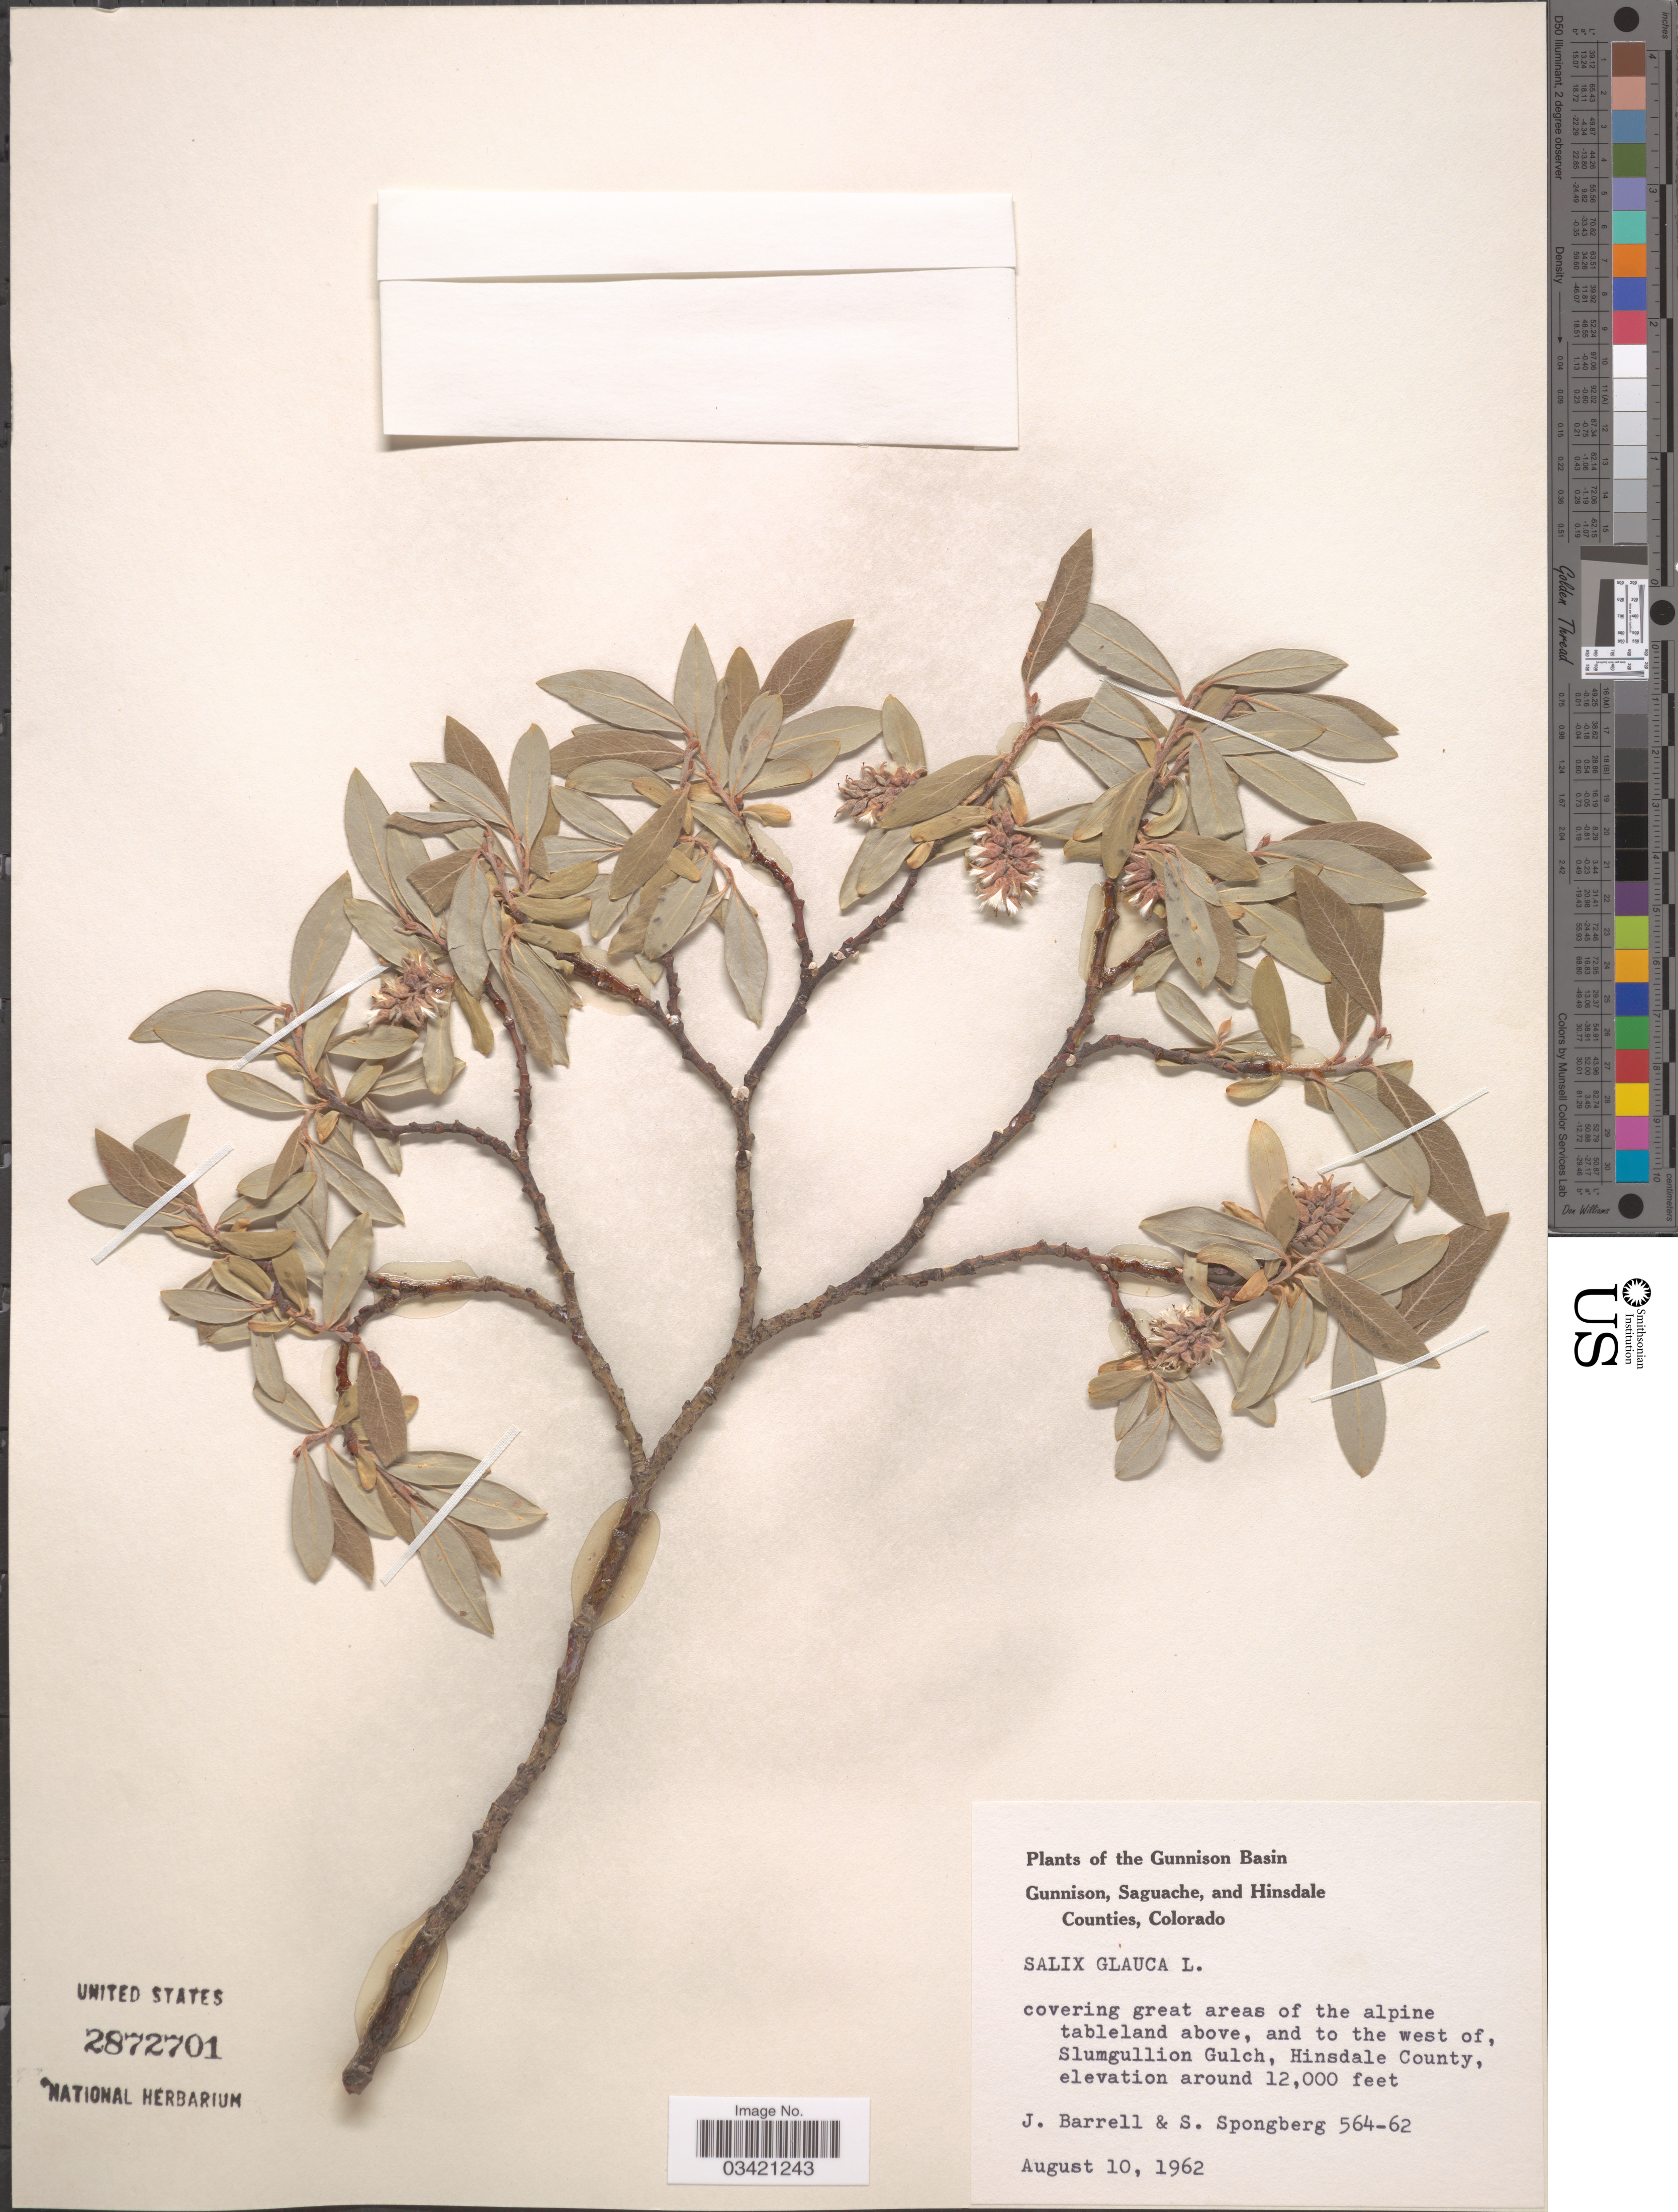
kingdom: Plantae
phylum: Tracheophyta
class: Magnoliopsida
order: Malpighiales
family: Salicaceae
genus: Salix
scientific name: Salix glauca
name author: L.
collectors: J. Barrell & S. A.Spongberg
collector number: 564-62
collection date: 1962-08-10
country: United States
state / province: Colorado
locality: The Gunnison Basin. Covering great areas of the alpine tableland above, and to the west of, Slumgullion Gulch, Hinsdale County.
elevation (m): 3658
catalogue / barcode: US 2872701